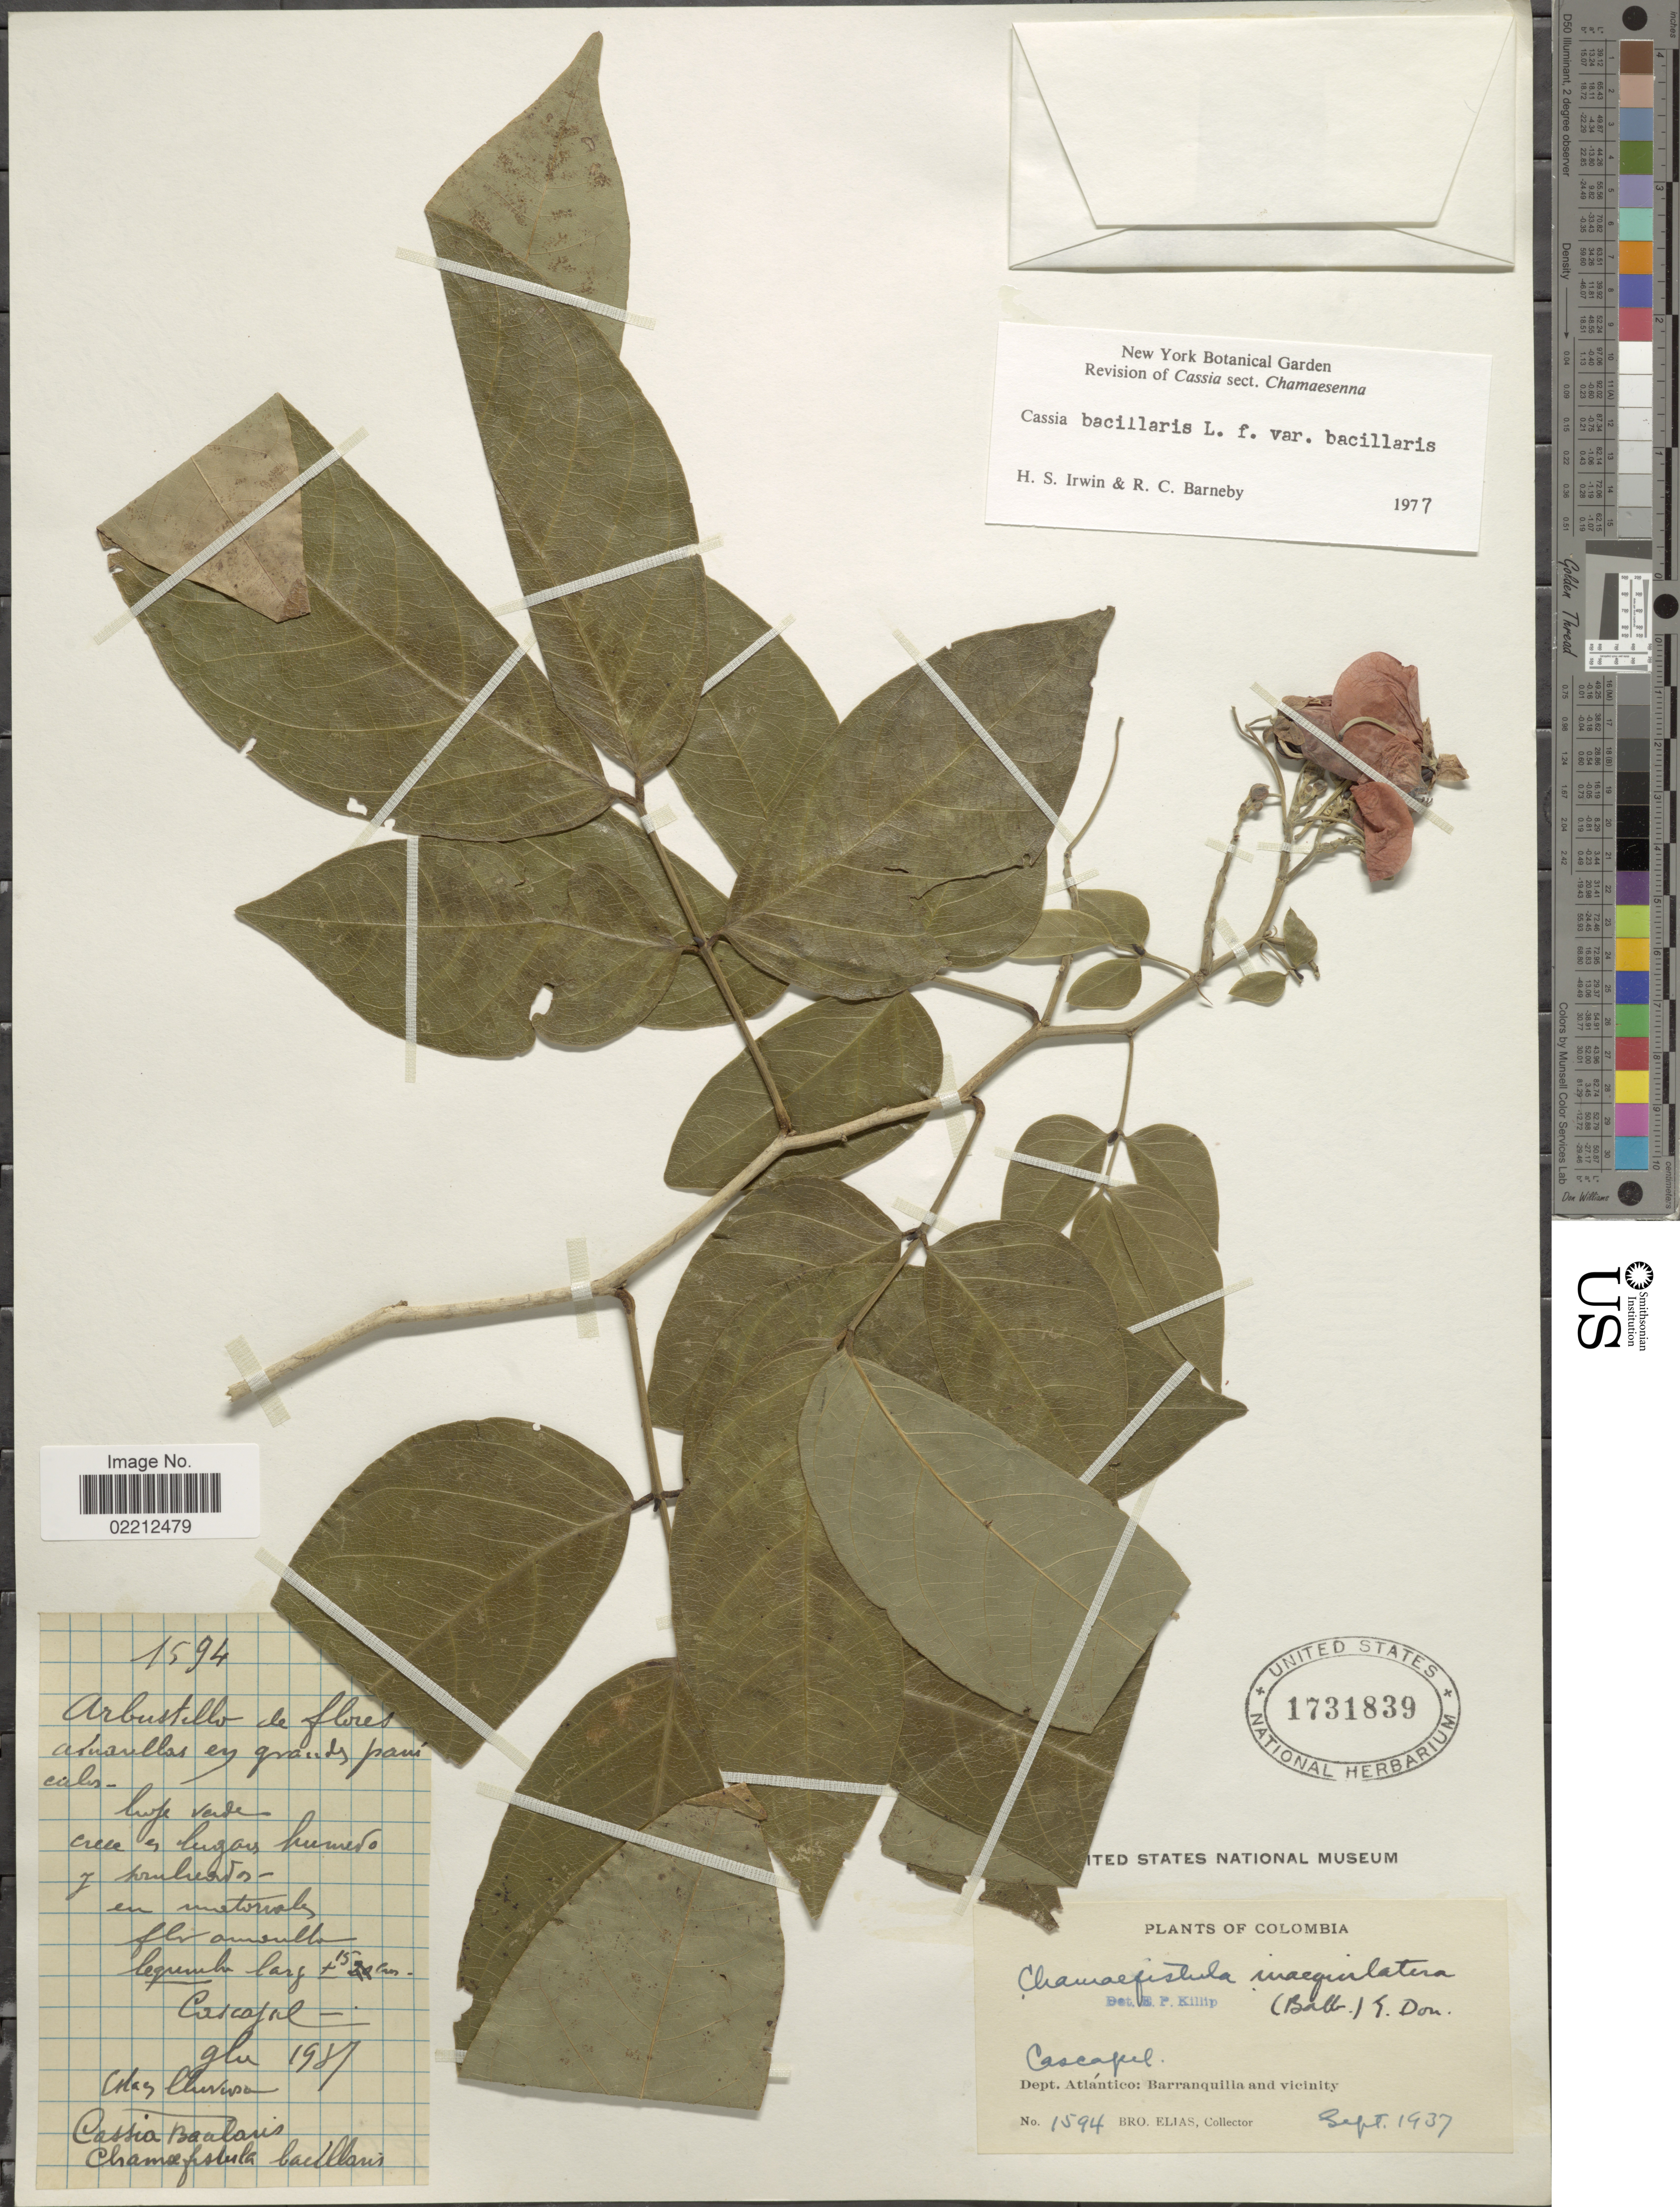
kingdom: Plantae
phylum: Tracheophyta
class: Magnoliopsida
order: Fabales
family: Fabaceae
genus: Senna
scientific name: Senna bacillaris var. bacillaris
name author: (L. f.) H.S. Irwin & Barneby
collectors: Bro. Elias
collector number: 1594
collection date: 1937-09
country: Colombia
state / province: Atlántico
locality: Dept. Atlantico: Barranquilla and vicinity.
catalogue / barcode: US 1731839